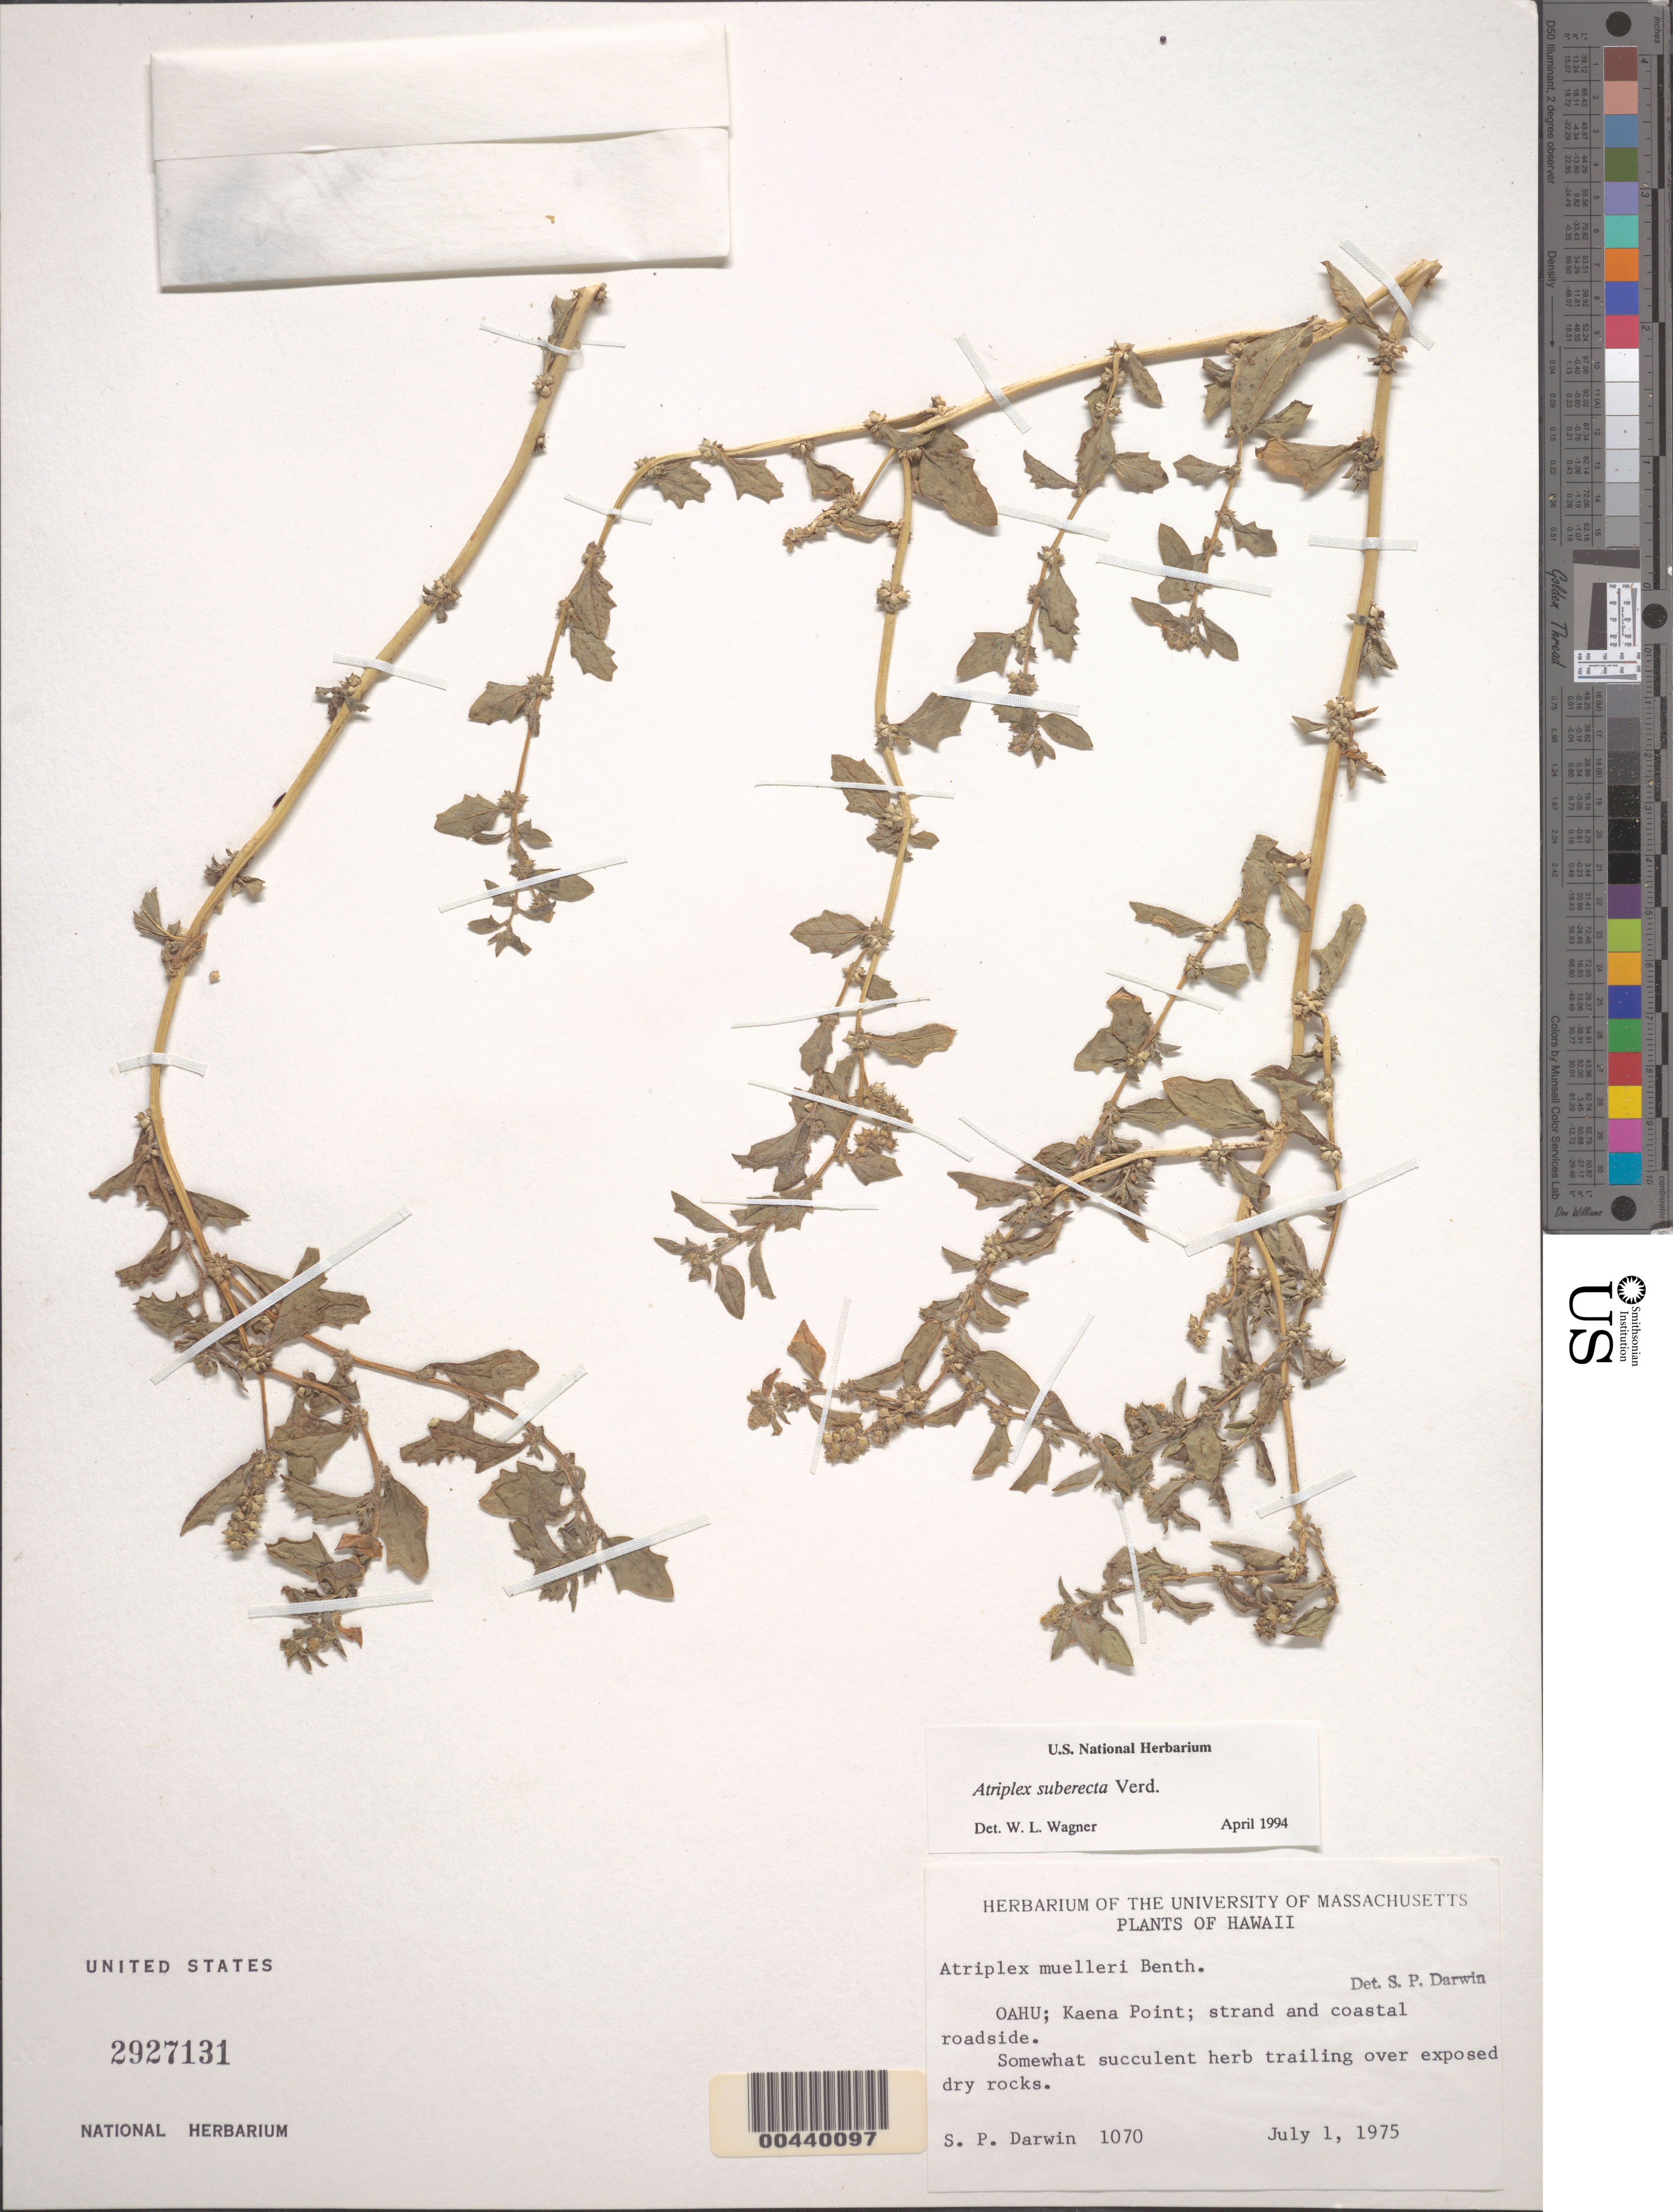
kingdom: Plantae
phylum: Tracheophyta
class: Magnoliopsida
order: Caryophyllales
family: Amaranthaceae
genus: Atriplex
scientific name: Atriplex suberecta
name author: Verd.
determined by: Wagner, W. L., (BOT), Smithsonian Institution - National Museum of Natural History (UNITED STATES)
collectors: S. P. Darwin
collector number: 1070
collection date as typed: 1 Jul 1975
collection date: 1975-07-01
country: United States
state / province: Hawaii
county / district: Honolulu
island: Oahu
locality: Kaena Point, strand and coastal roadside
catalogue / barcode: US 2927131